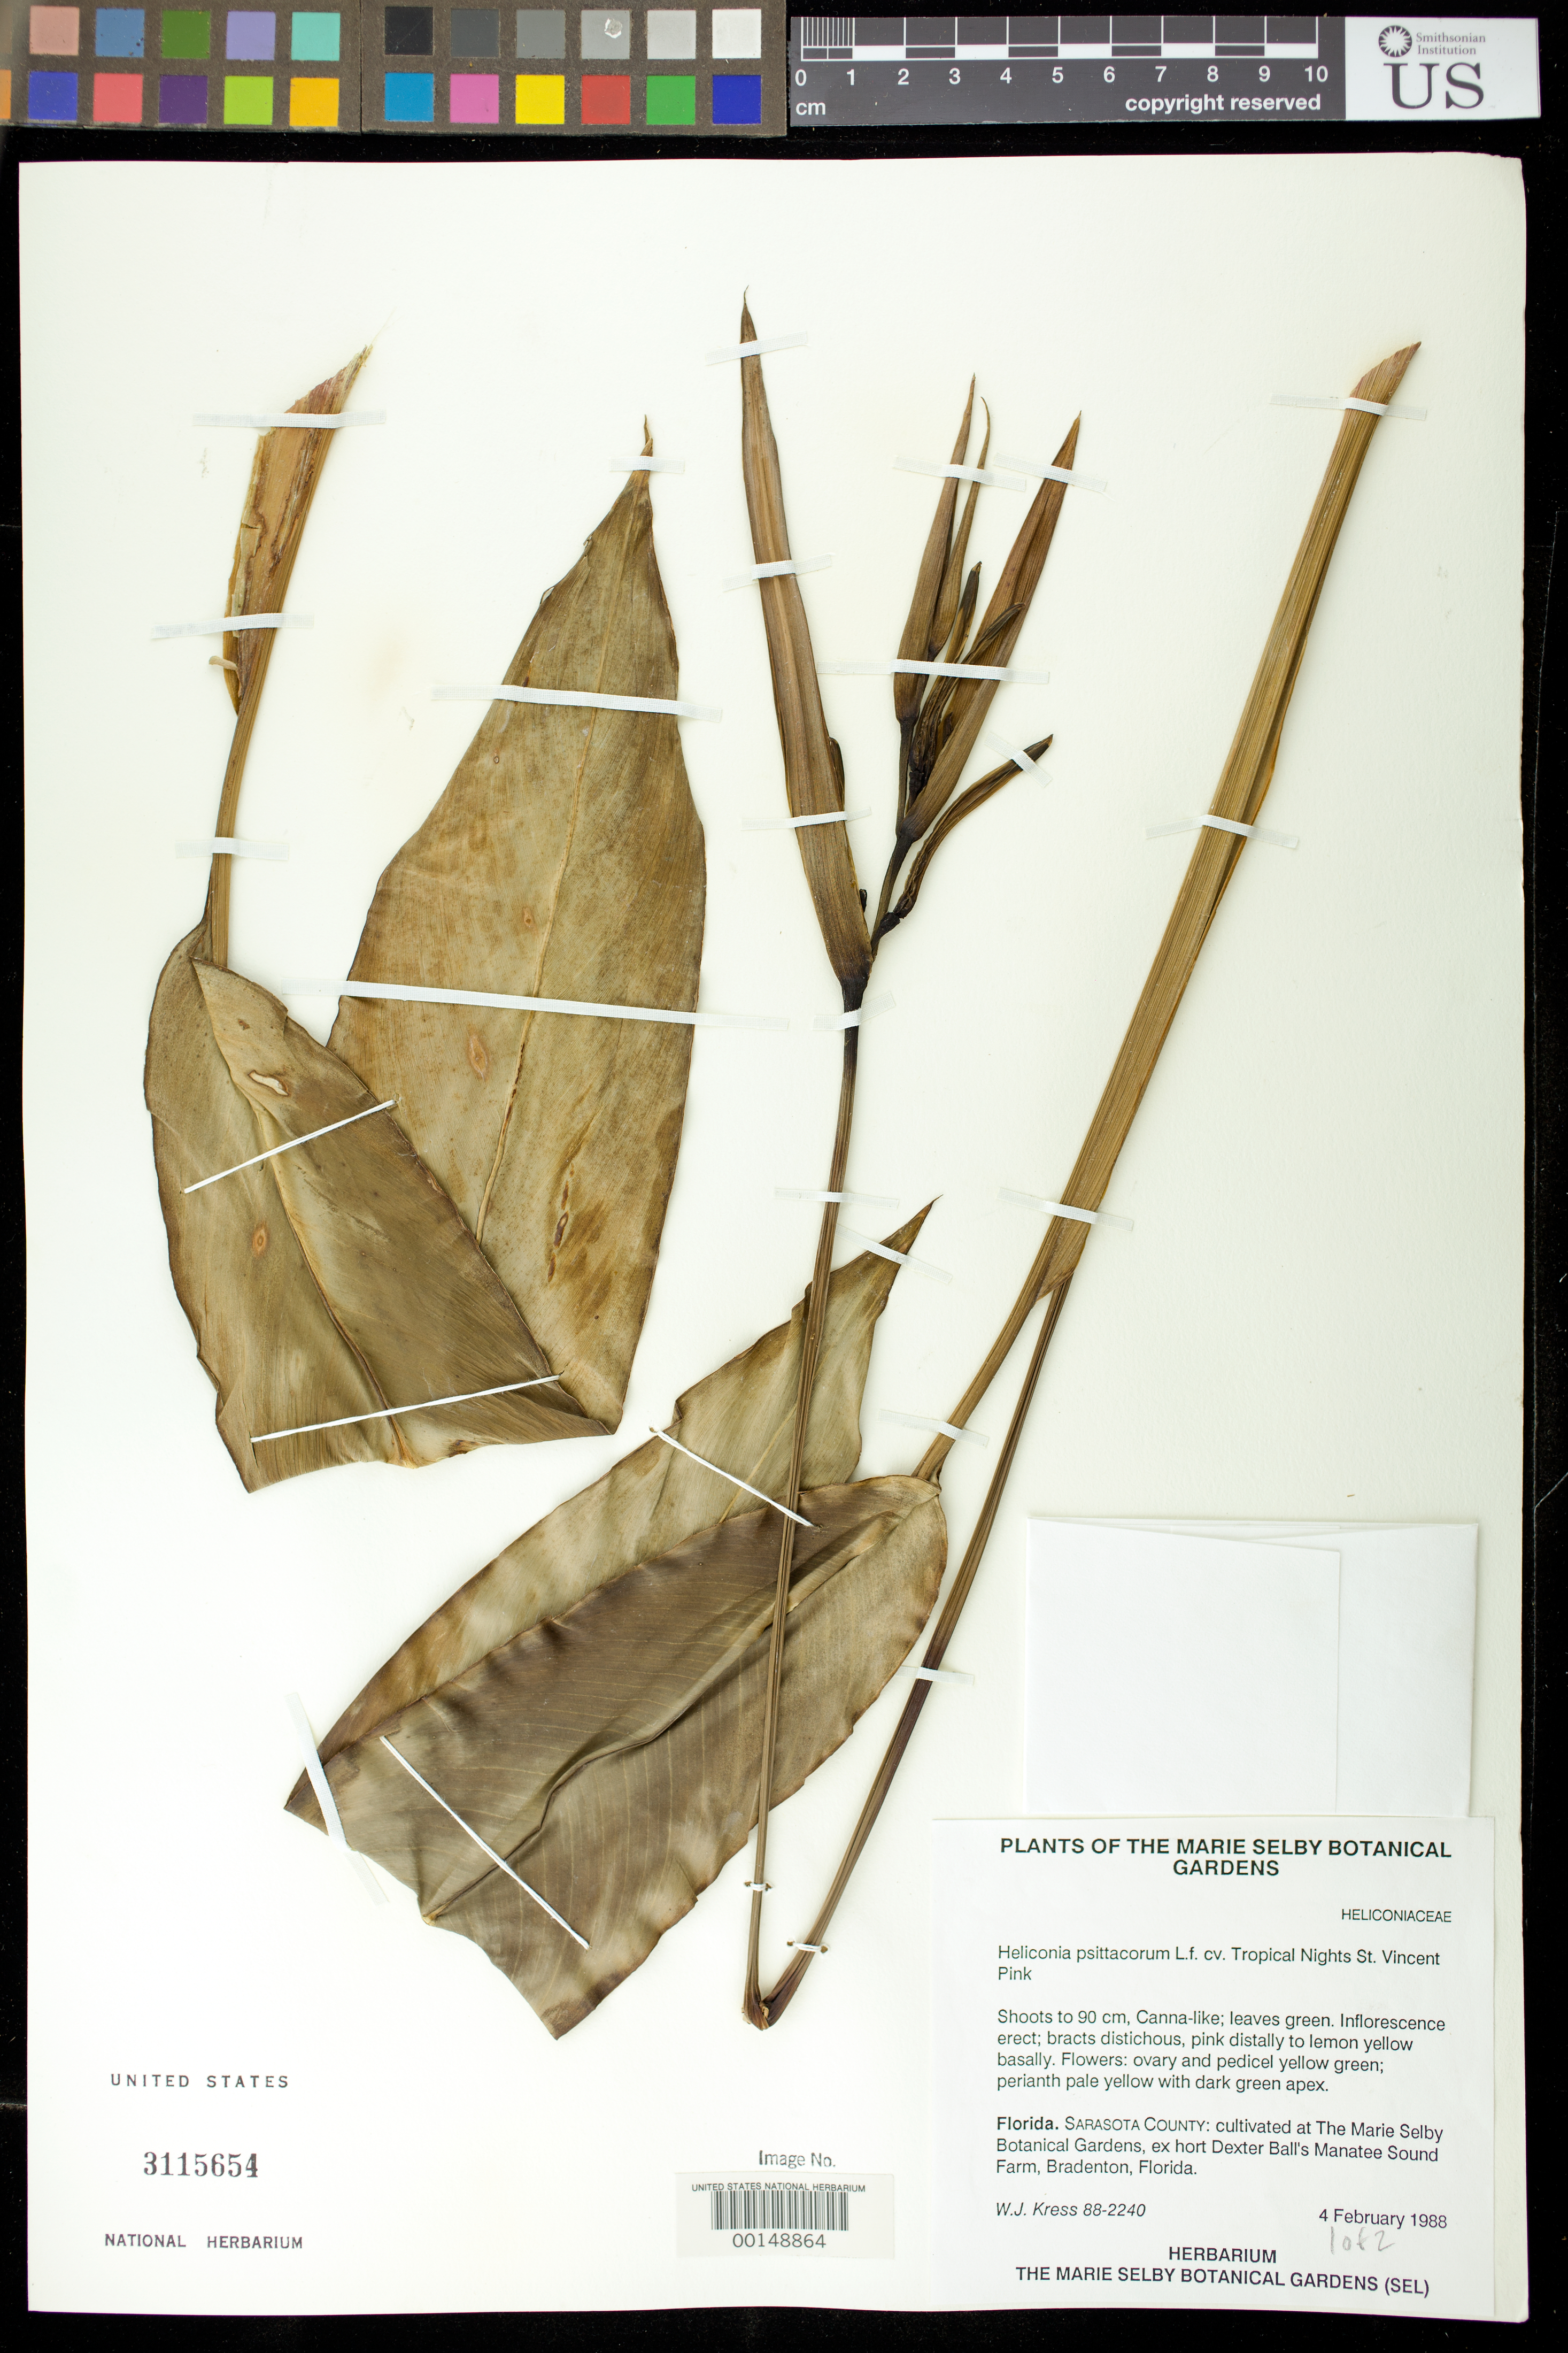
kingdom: Plantae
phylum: Tracheophyta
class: Liliopsida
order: Zingiberales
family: Heliconiaceae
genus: Heliconia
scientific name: Heliconia psittacorum 'Tropical Nights St. Vincent Pink'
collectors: W. J. Kress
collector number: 88-2240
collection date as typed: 04 Feb 1988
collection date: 1988-02-04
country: United States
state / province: Florida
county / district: Sarasota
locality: Marie selby botanical gardens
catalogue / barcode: US 3115654